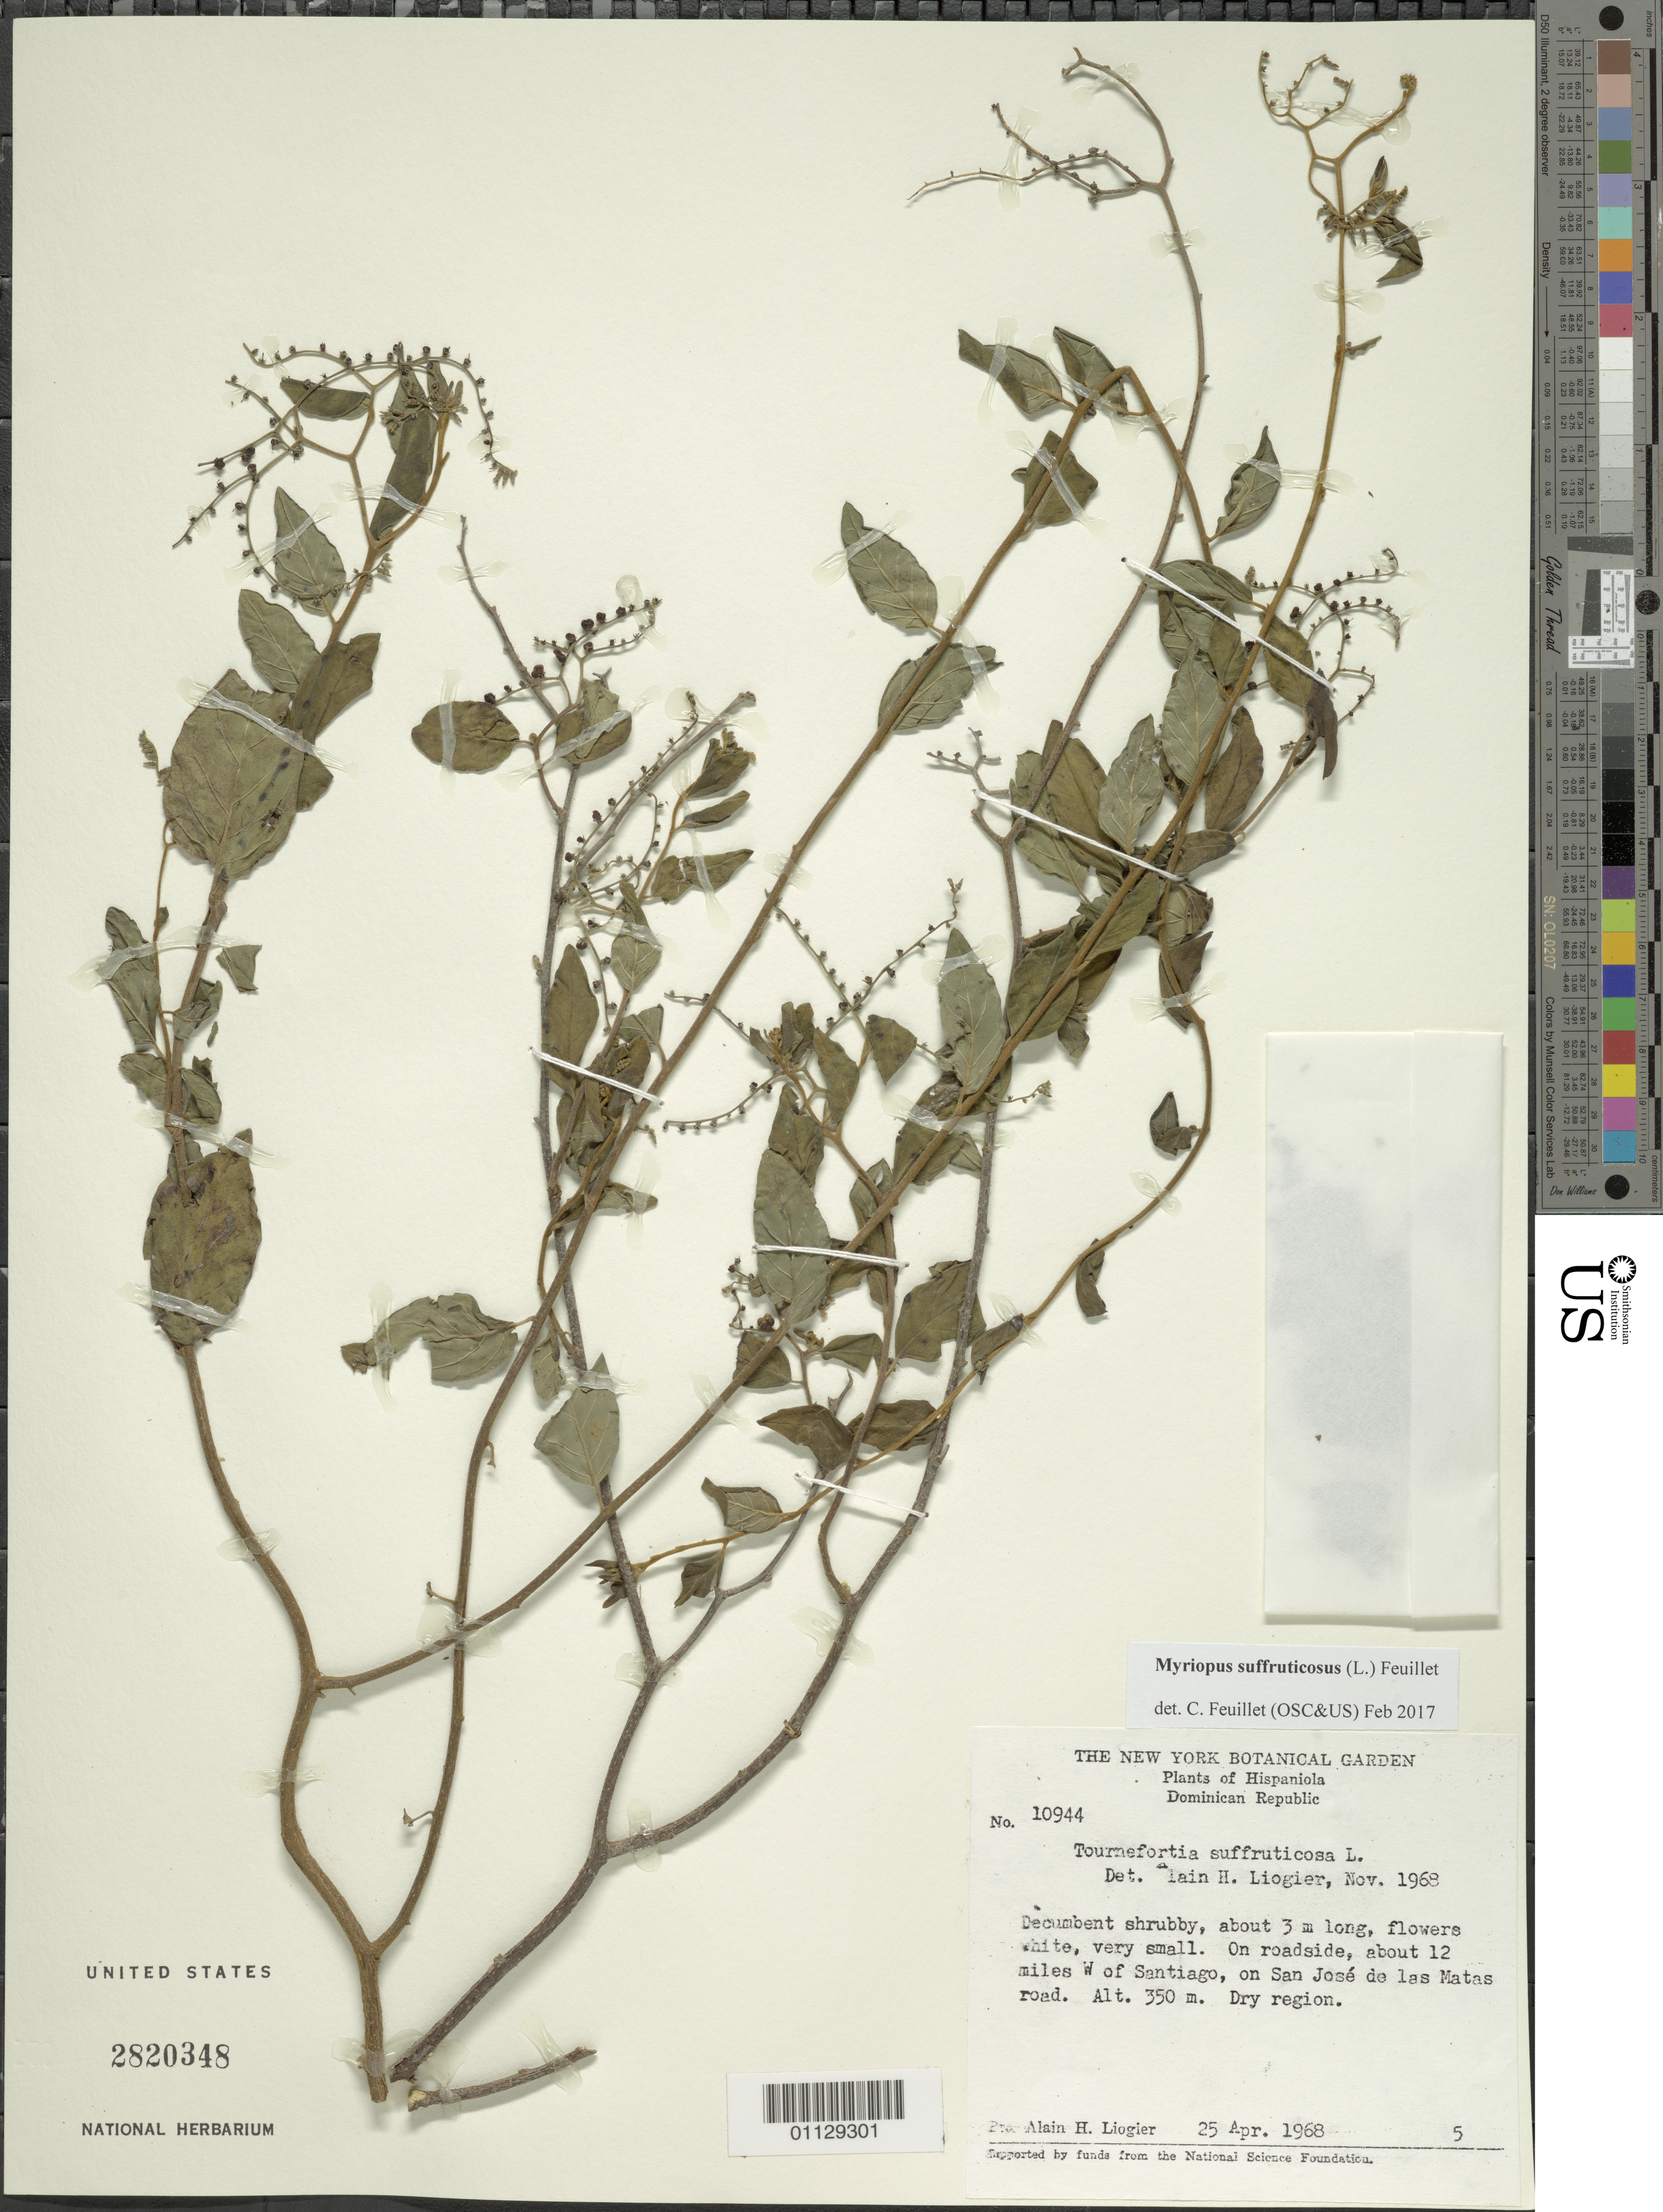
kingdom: Plantae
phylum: Tracheophyta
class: Magnoliopsida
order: Boraginales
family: Heliotropiaceae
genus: Myriopus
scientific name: Myriopus suffruticosus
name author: (L.) Feuillet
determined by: Feuillet, C.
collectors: A. H. Liogier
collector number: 10944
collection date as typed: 25 Mar 1968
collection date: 1968-03-25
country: Dominican Republic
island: Hispaniola I.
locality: San Jose de las Matas road, about 12 miles west of Santiago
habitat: On roadside, dry region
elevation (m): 350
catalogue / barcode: US 2820348